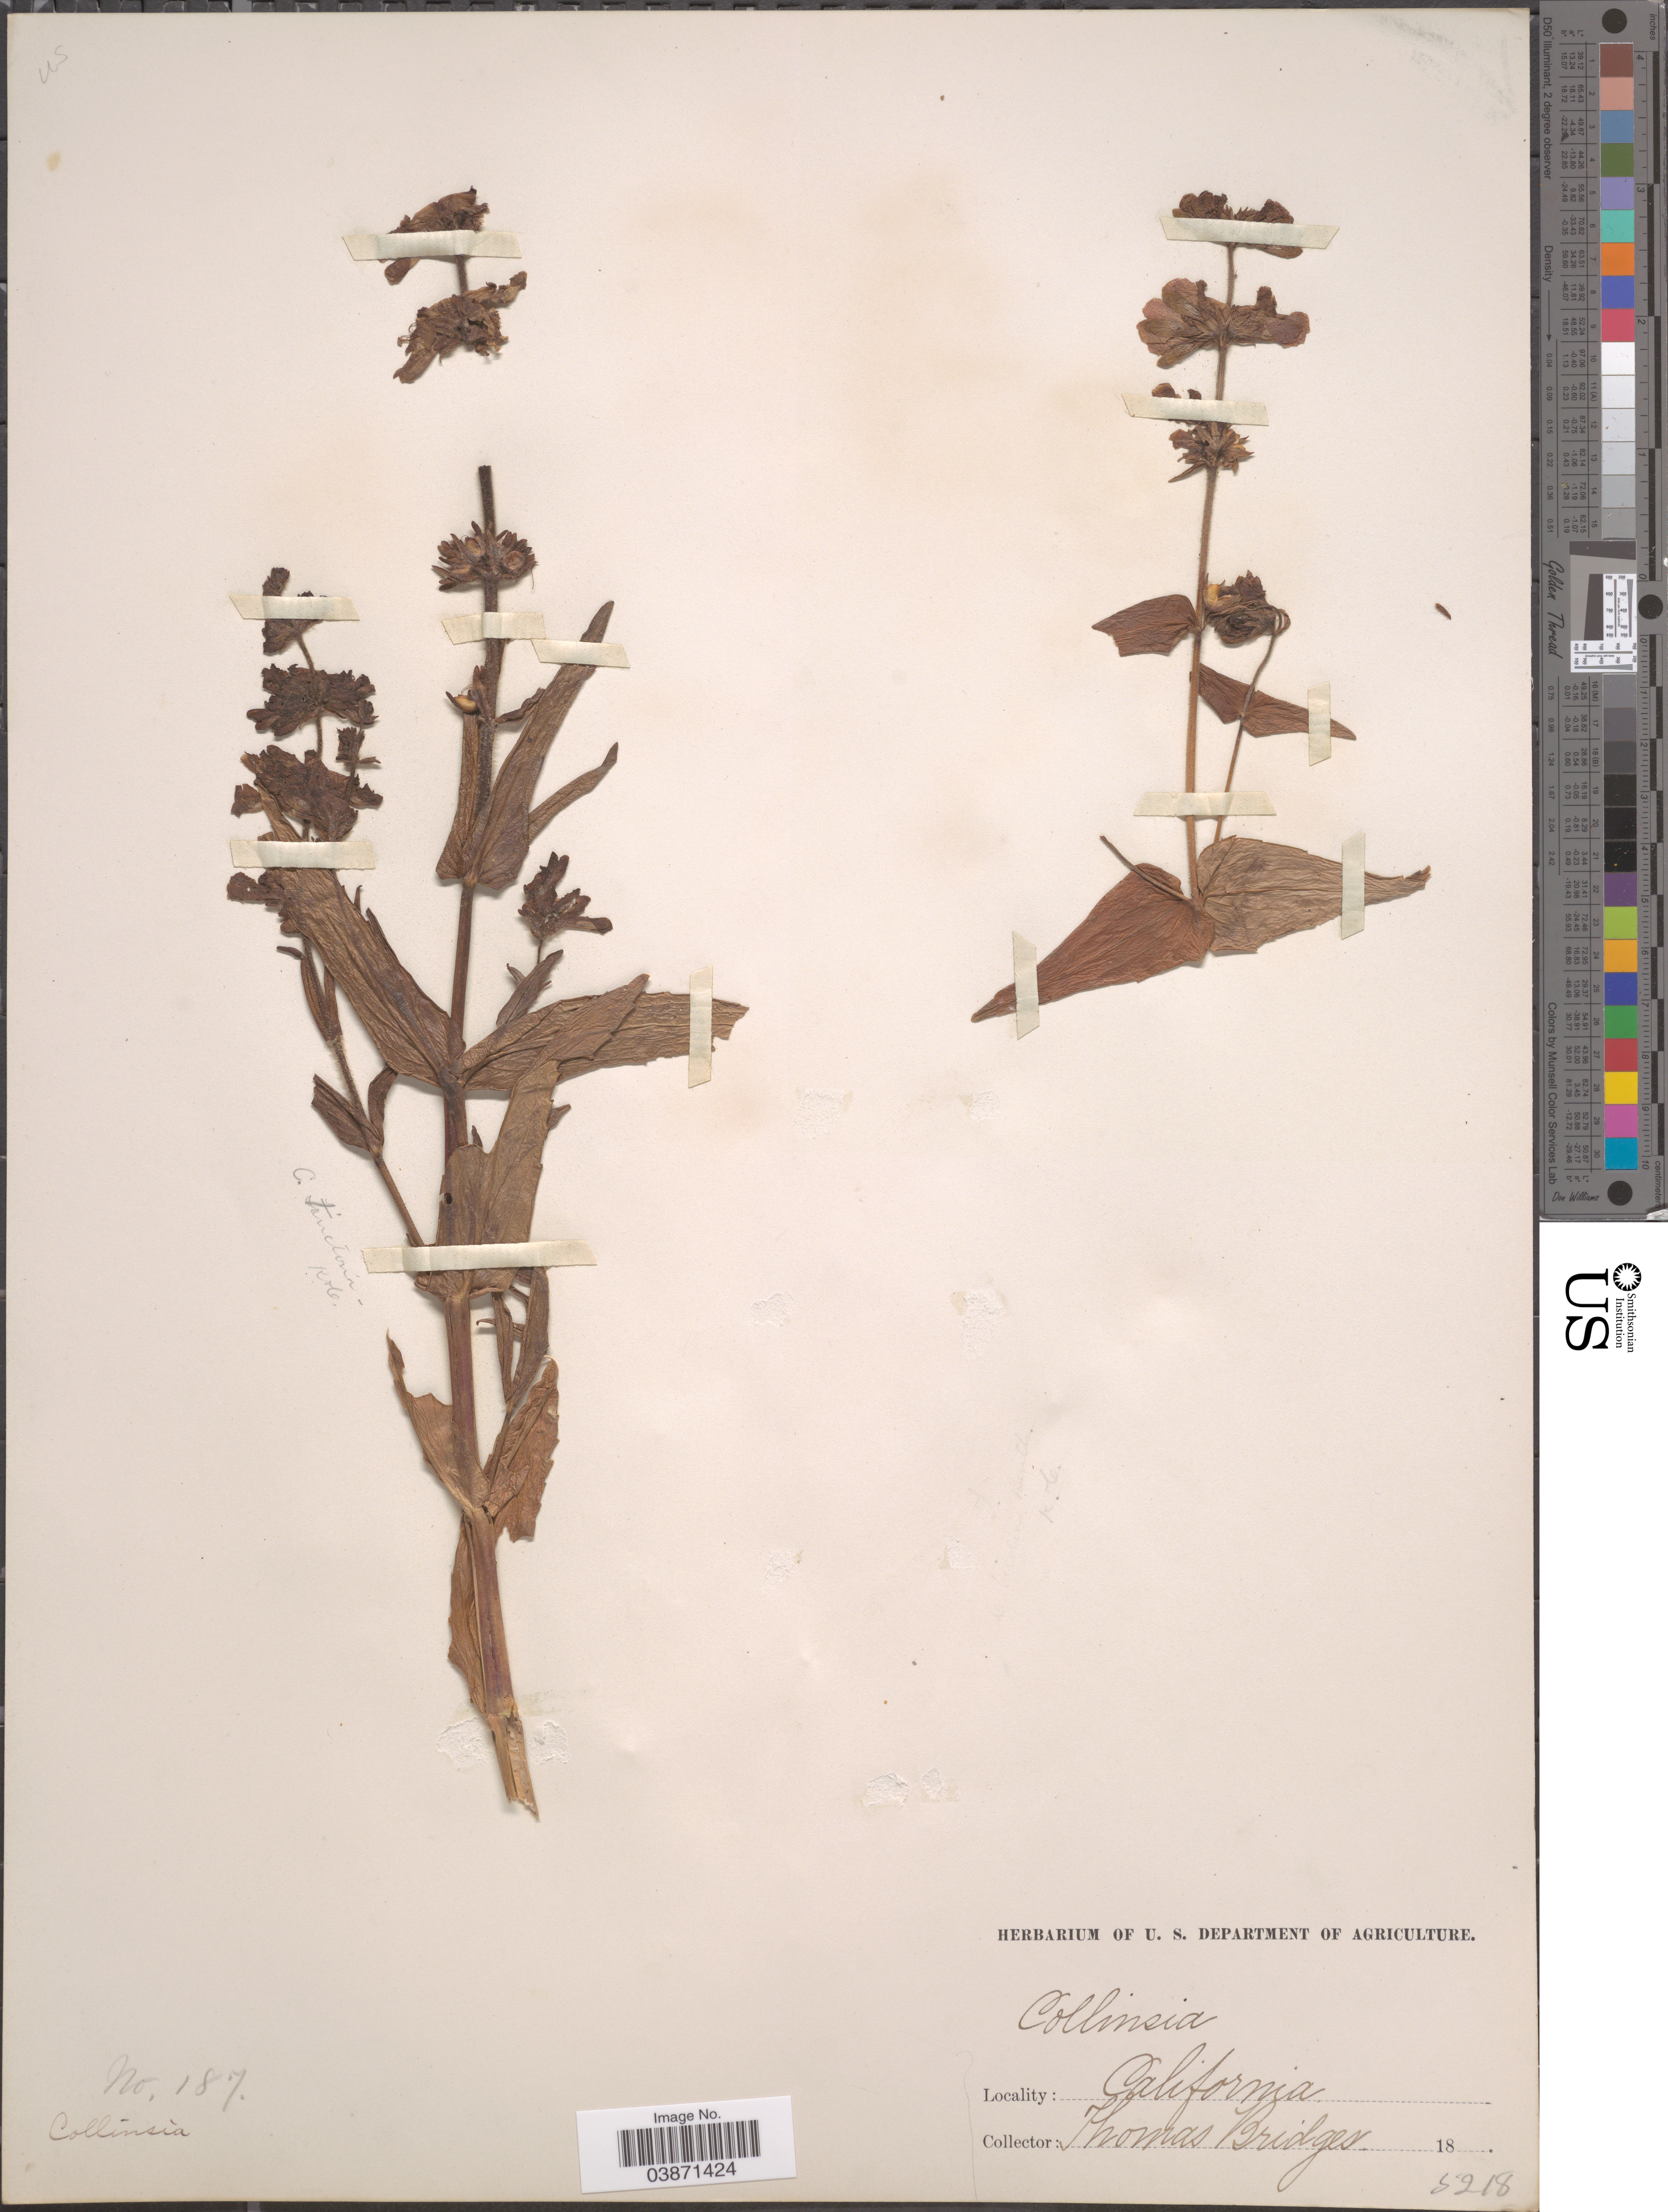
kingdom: Plantae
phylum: Tracheophyta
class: Magnoliopsida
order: Lamiales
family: Plantaginaceae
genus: Collinsia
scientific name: Collinsia tinctoria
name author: Hartw. ex Benth.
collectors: T. Bridges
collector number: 5218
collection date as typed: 18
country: United States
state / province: California